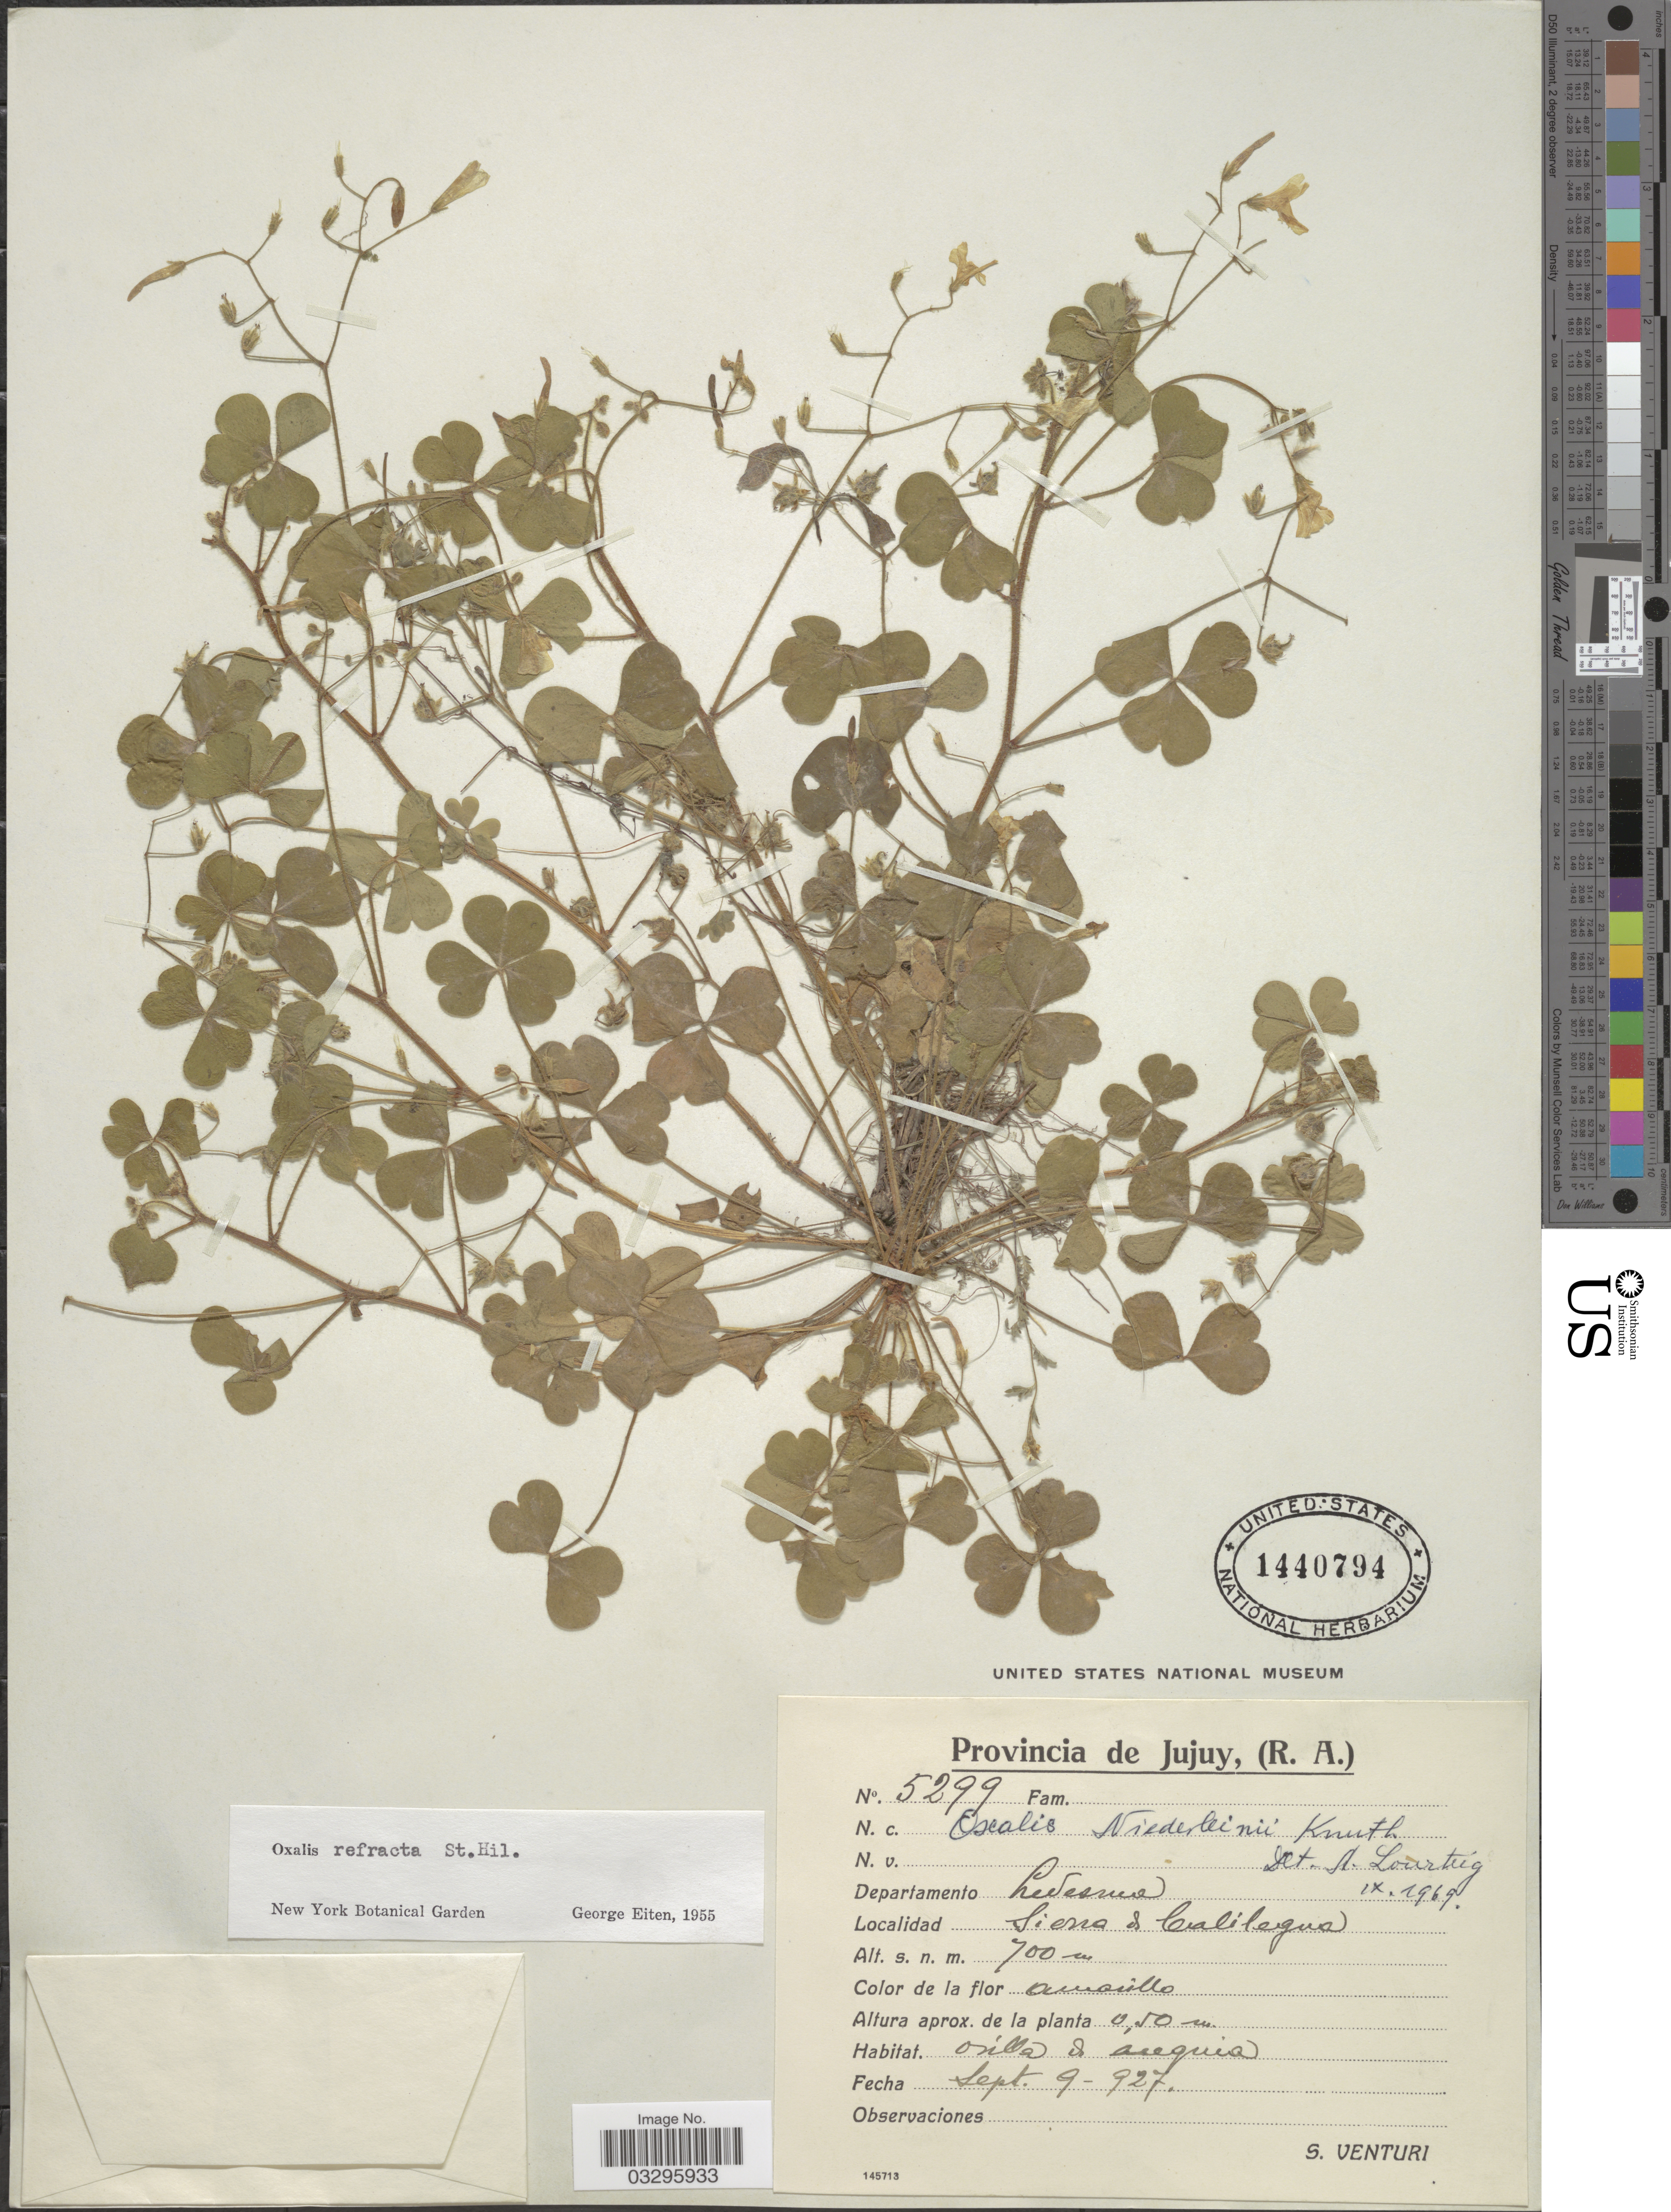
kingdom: Plantae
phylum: Tracheophyta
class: Magnoliopsida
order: Oxalidales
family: Oxalidaceae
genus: Oxalis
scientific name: Oxalis niederleinii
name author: R. Knuth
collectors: S. Venturi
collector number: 5299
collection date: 1927-09-09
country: Argentina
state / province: Jujuy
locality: Departamento Ledesma. Sierra de Calilegua.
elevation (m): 700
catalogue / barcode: US 1440794